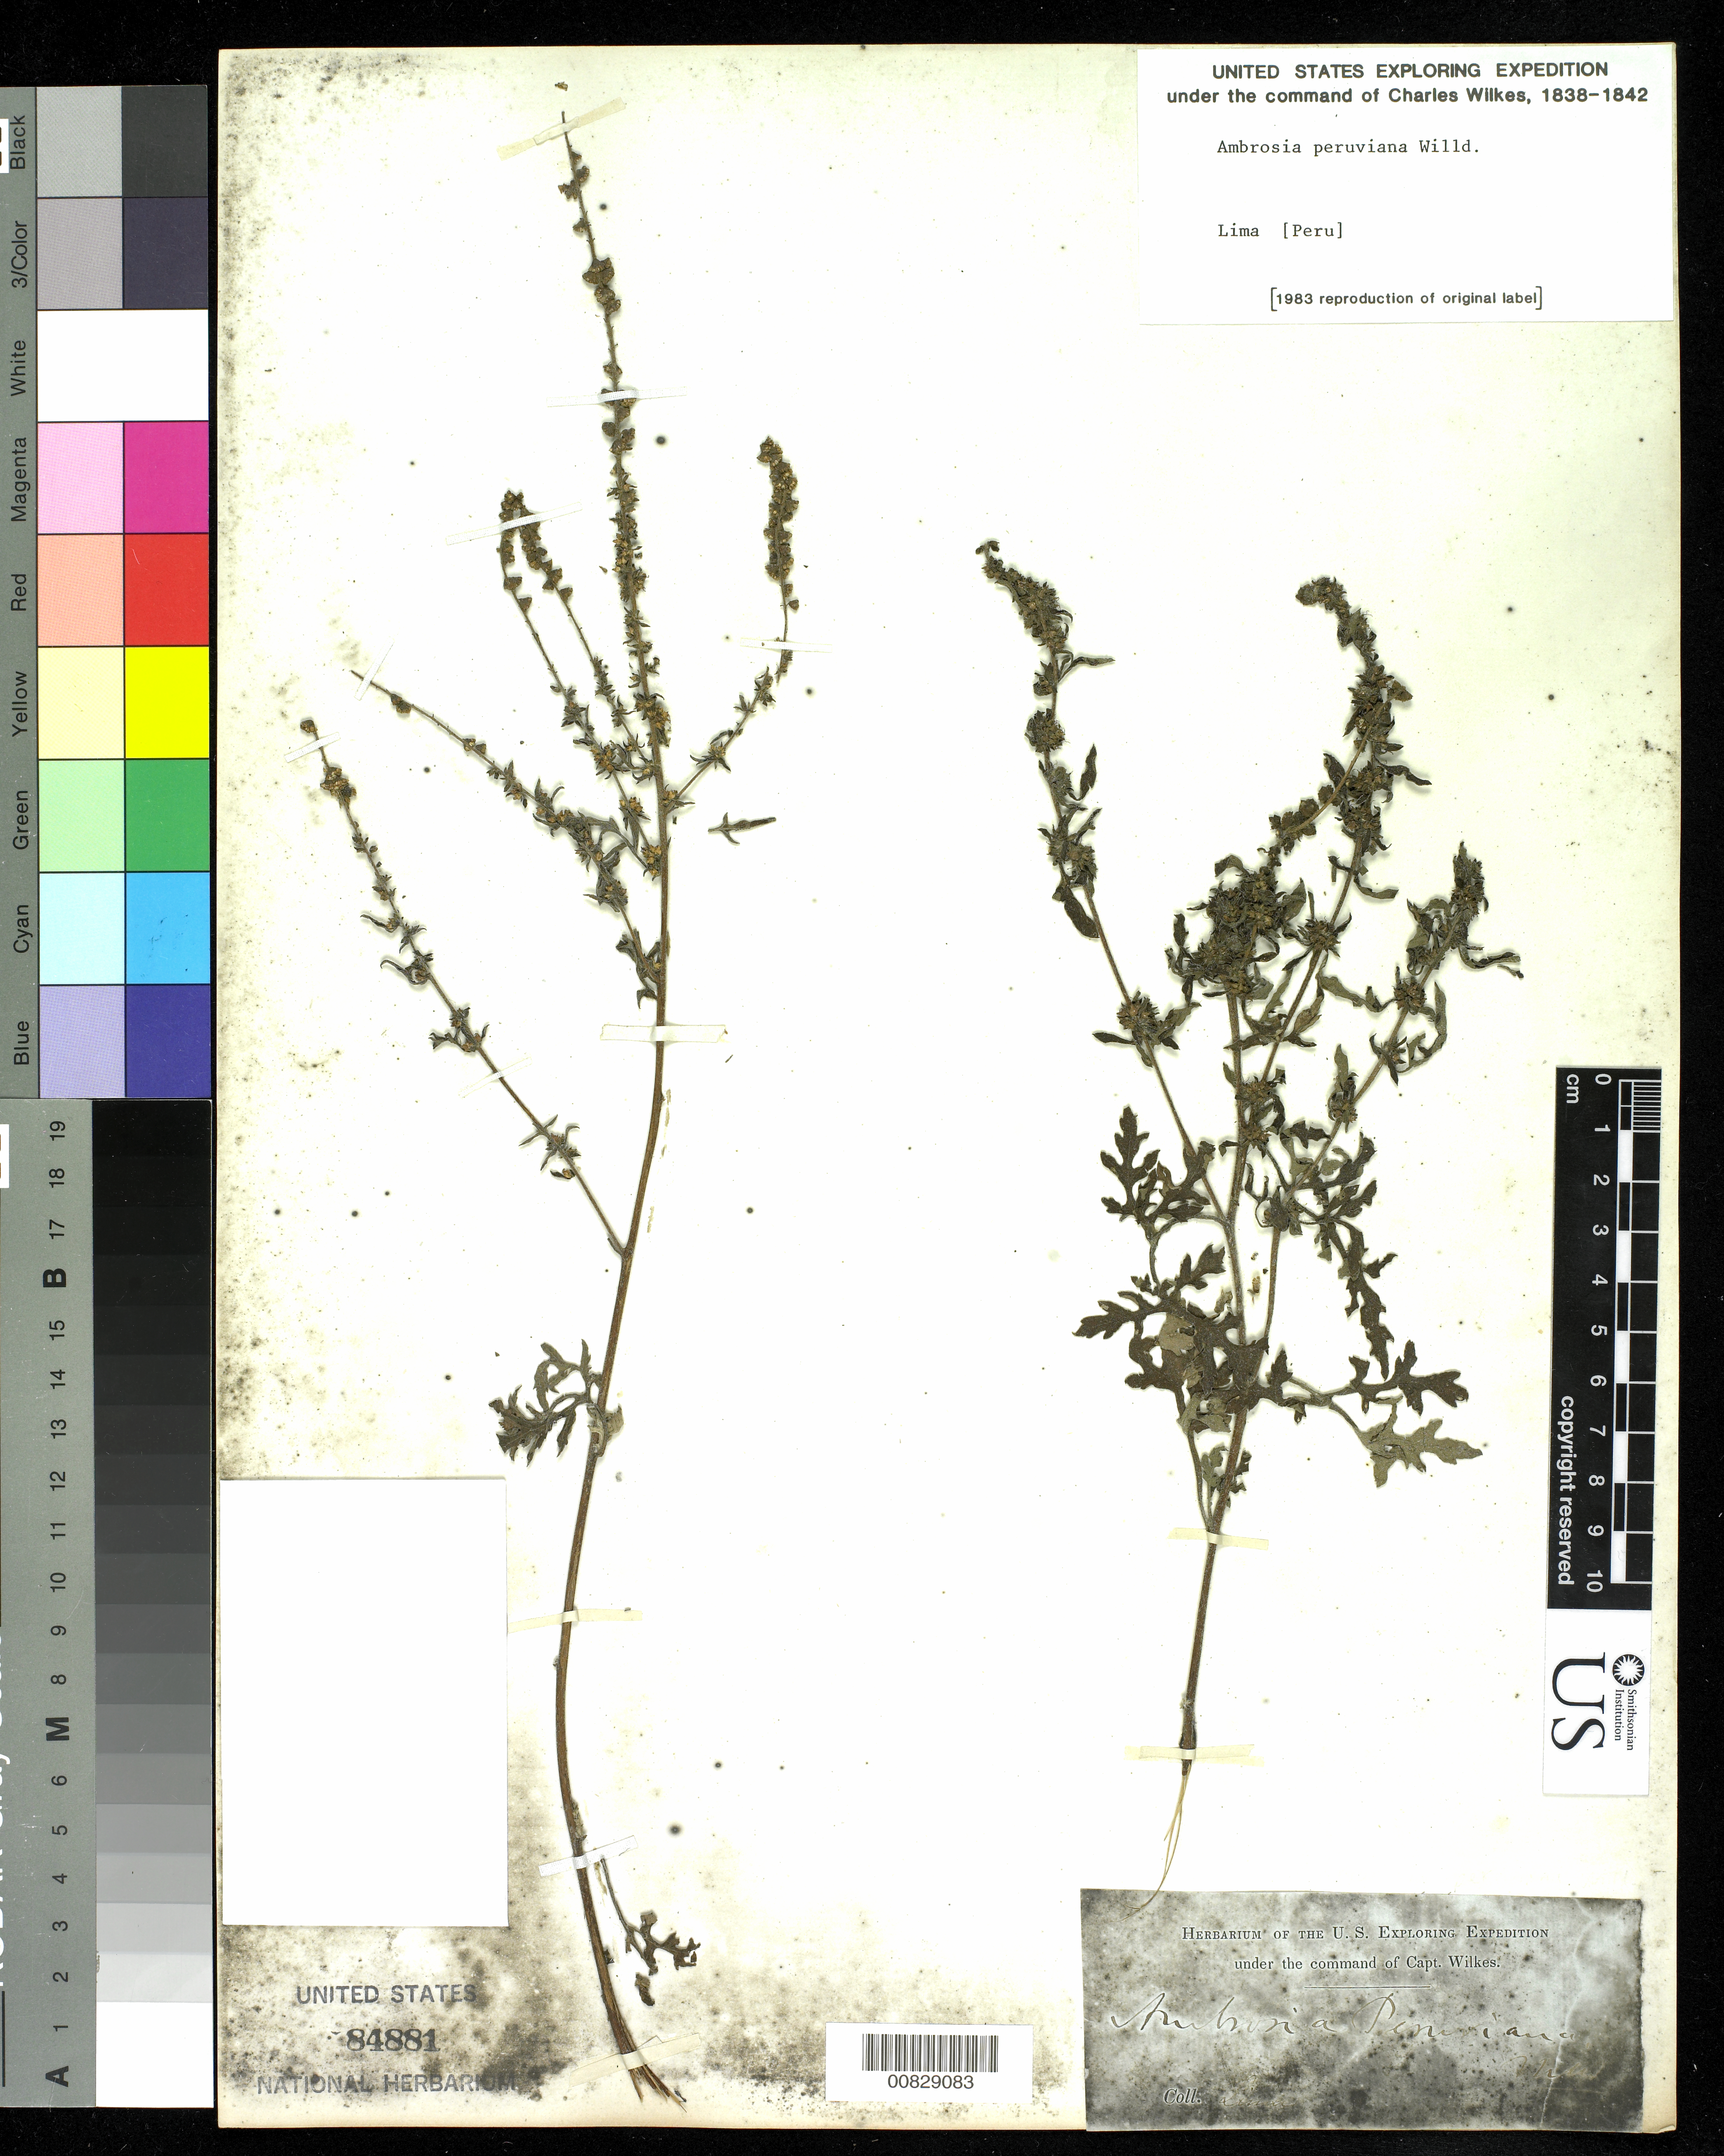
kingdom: Plantae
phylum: Tracheophyta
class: Magnoliopsida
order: Asterales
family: Asteraceae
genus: Ambrosia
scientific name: Ambrosia peruviana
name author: Willd.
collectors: Wilkes Explor. Exped.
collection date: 1838/1842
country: Peru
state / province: Lima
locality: Lima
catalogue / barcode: US 84881